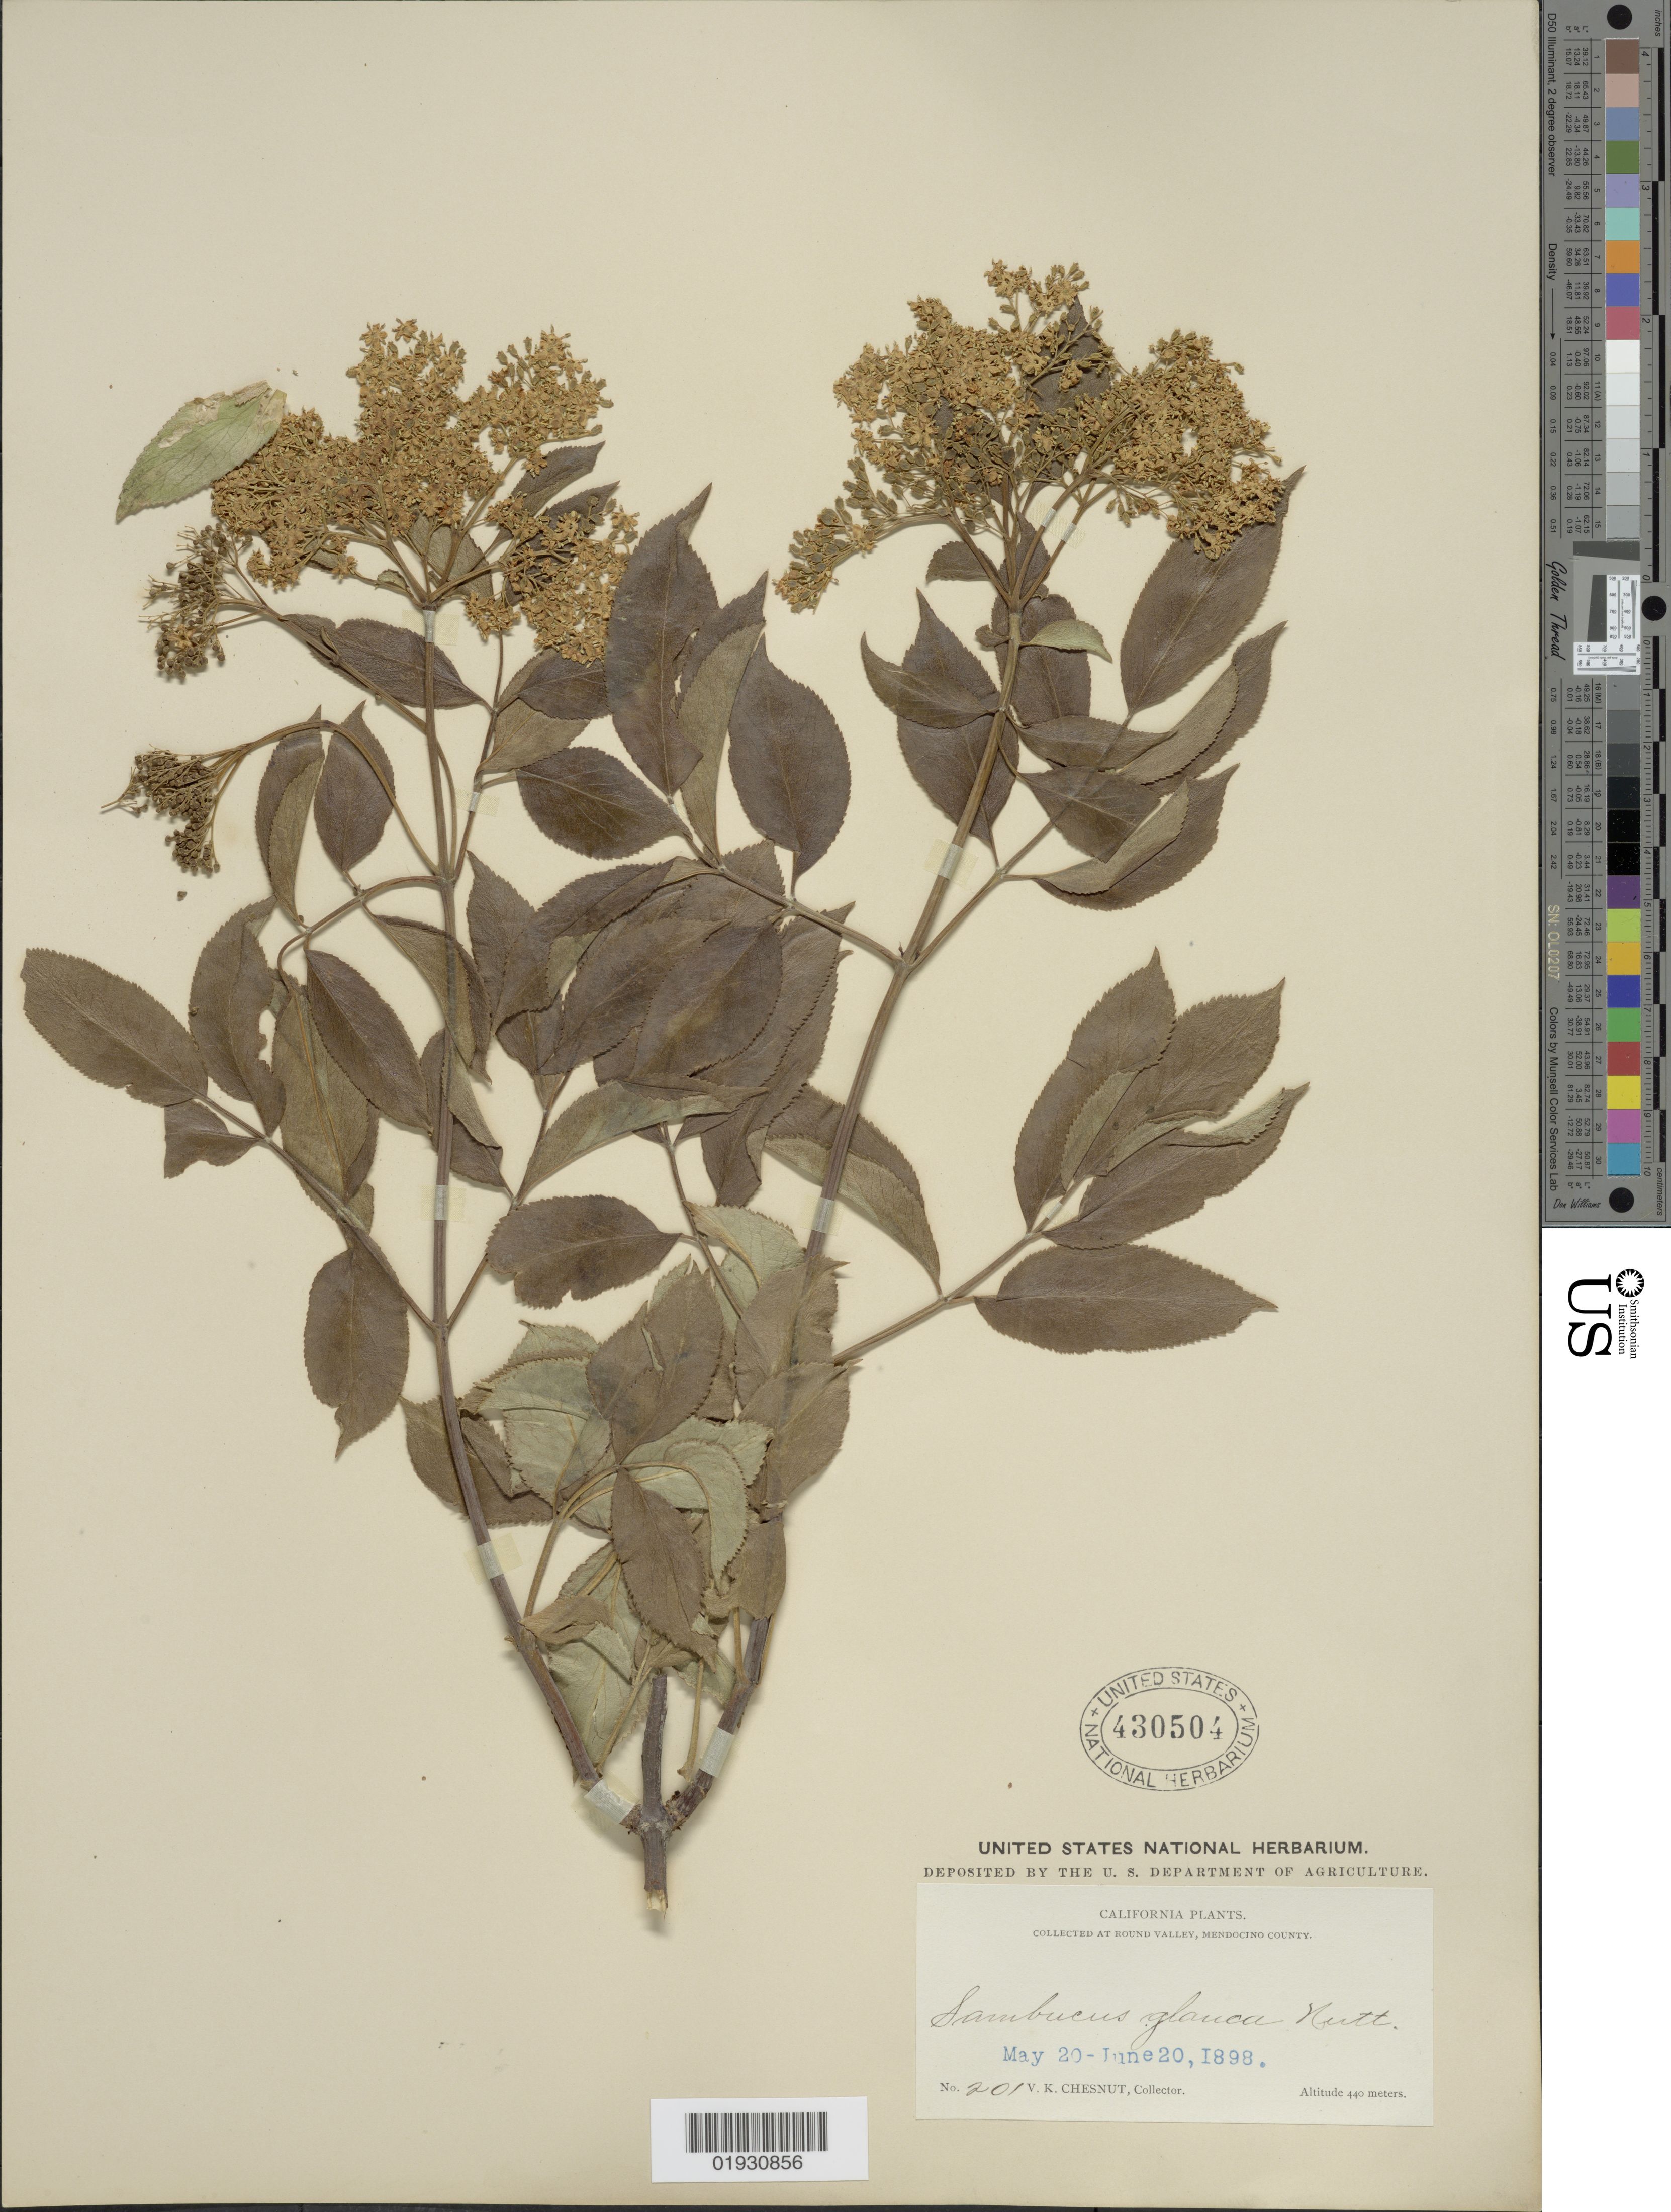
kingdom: Plantae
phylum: Tracheophyta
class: Magnoliopsida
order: Dipsacales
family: Viburnaceae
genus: Sambucus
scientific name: Sambucus cerulea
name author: Raf.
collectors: V. Chesnut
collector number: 201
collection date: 1898-05-20/1898-06-20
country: United States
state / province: California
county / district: Mendocino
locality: Round Valley, Mendocino County.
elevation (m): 440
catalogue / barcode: US 430504